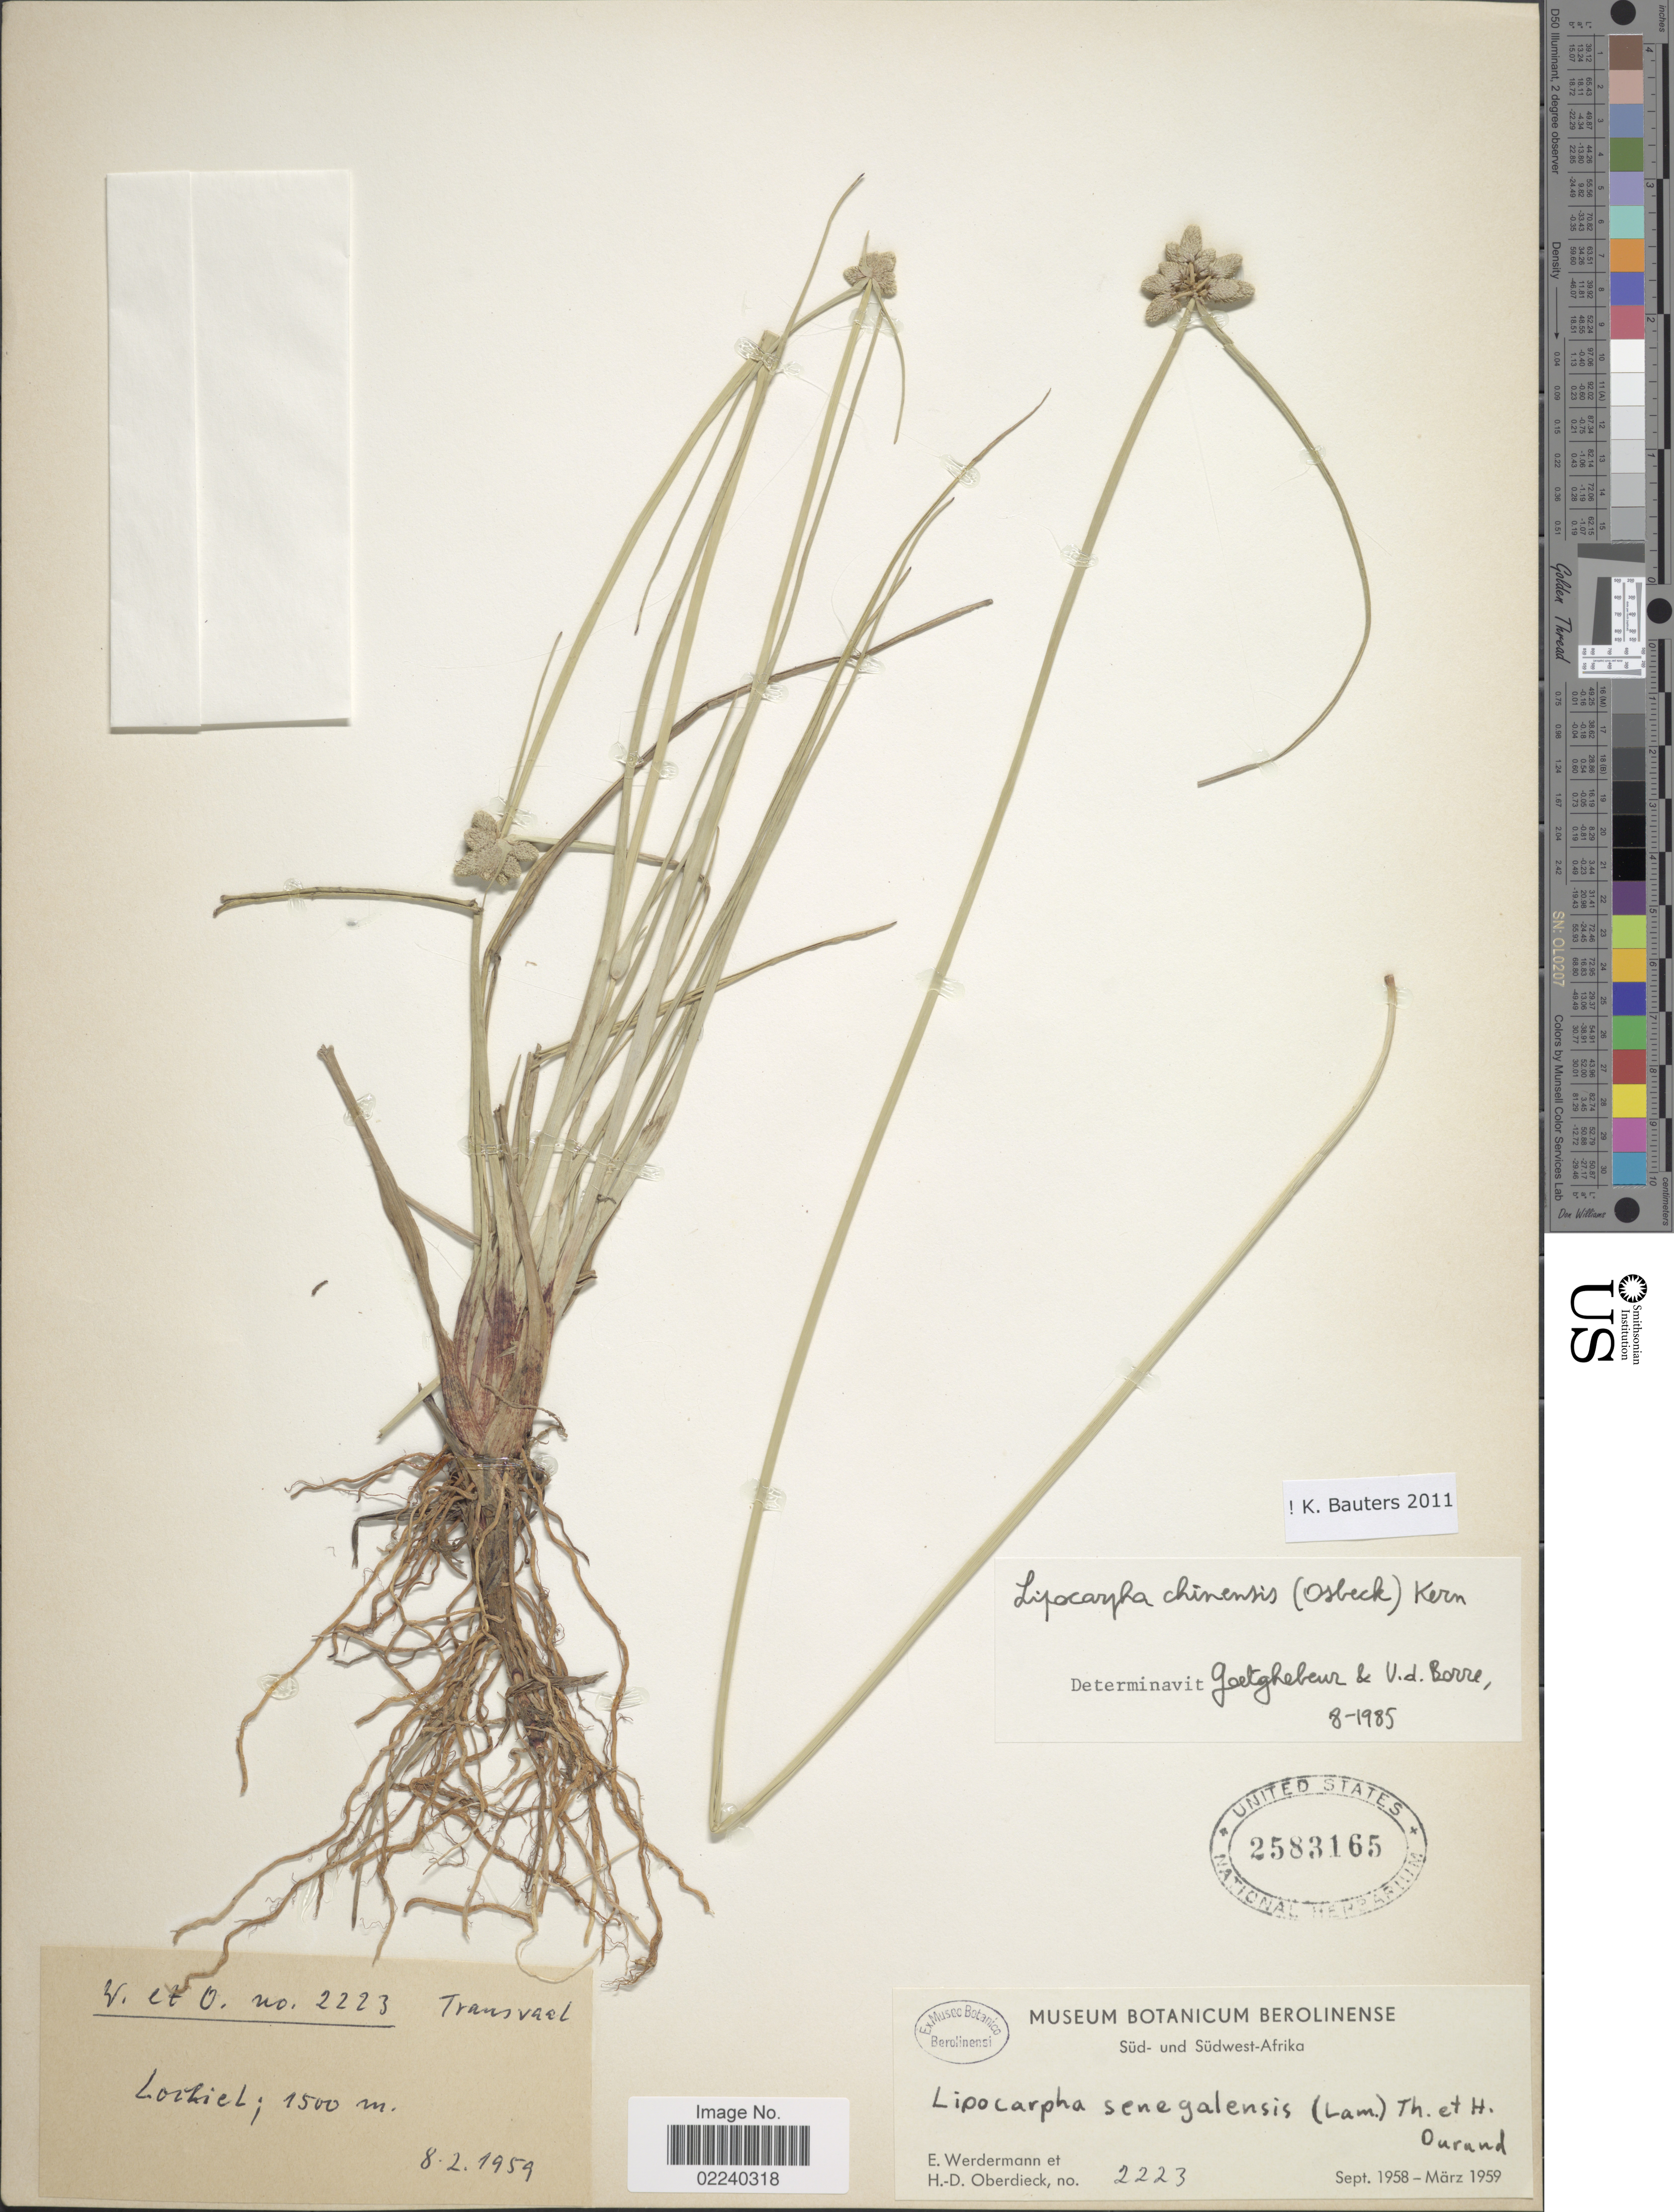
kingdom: Plantae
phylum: Tracheophyta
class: Liliopsida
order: Poales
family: Cyperaceae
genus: Cyperus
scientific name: Cyperus albescens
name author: (Steud.) Larridon & Govaerts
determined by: Strong, M. T., (US), Smithsonian Institution - National Museum of Natural History (UNITED STATES)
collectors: E. Werdermann & H. Oberdieck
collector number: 2223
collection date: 1958-09/1959-03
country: South Africa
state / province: Mpumalanga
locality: Transvaal, Lochiel, Sud- und Sudwest-Afrika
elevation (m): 1500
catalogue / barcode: US 2583165